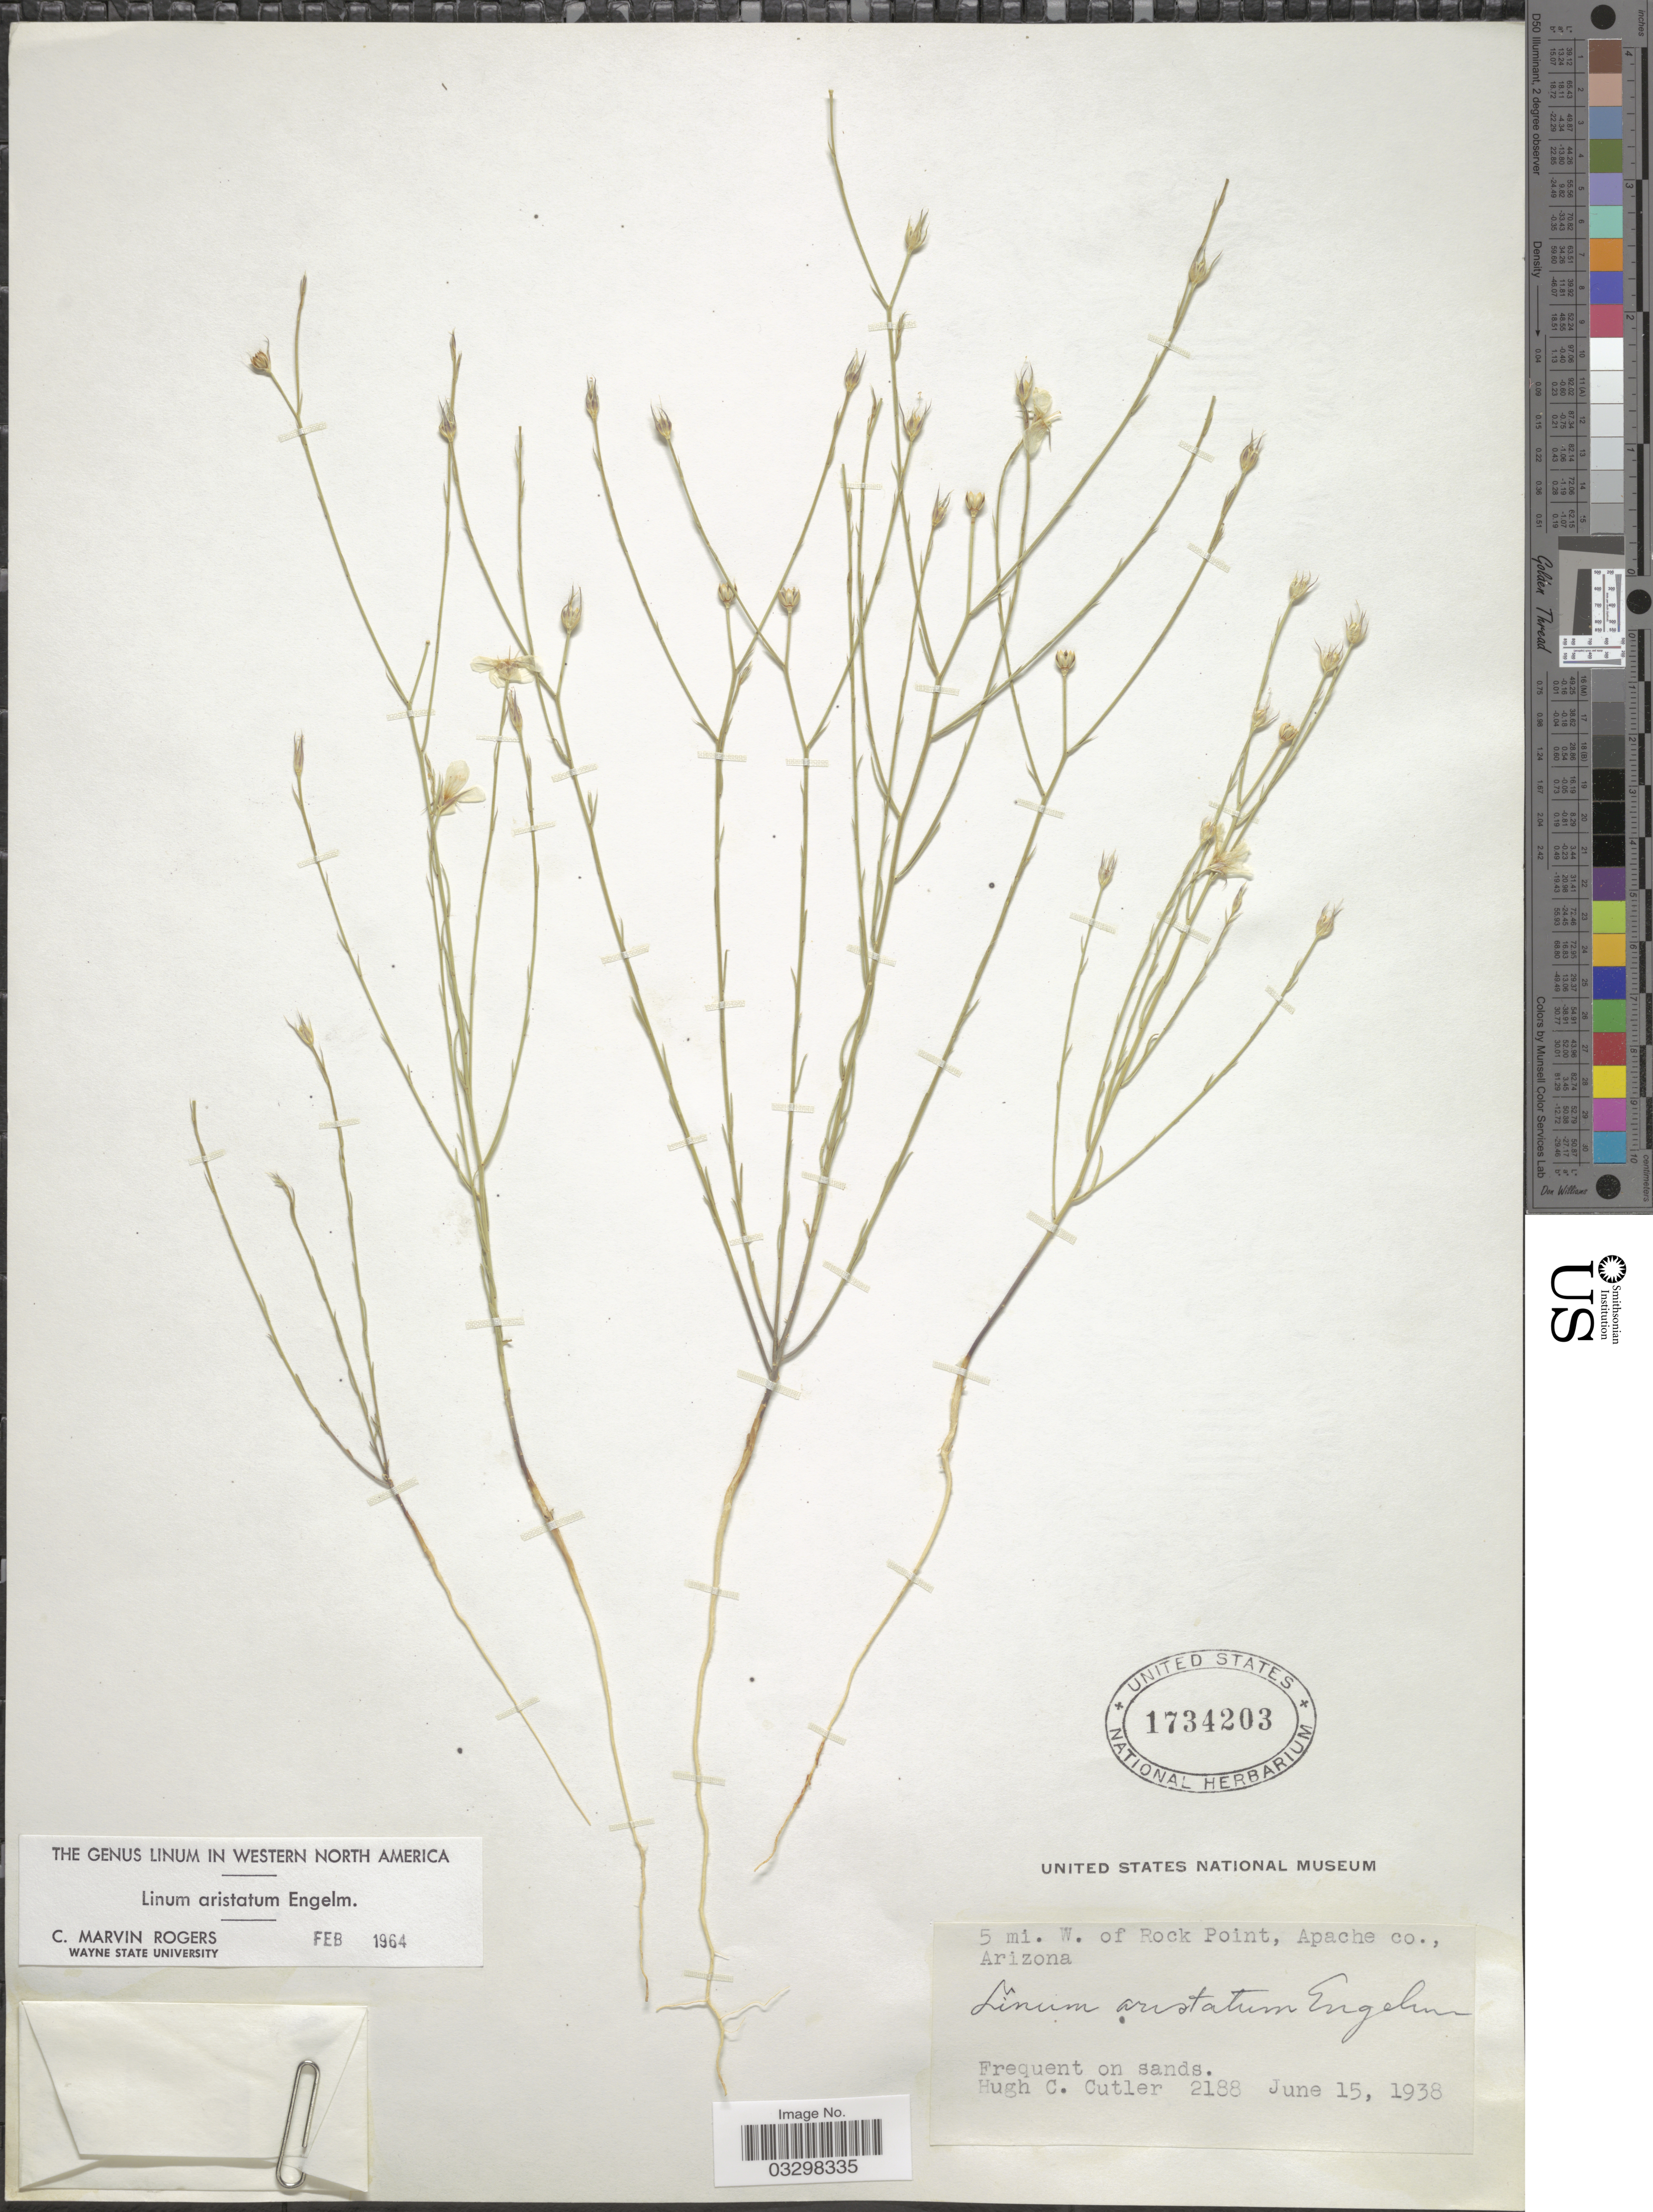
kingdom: Plantae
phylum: Tracheophyta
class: Magnoliopsida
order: Malpighiales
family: Linaceae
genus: Linum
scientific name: Linum aristatum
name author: Engelm.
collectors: H. C. Cutler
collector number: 2188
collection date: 1938-06-15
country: United States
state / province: Arizona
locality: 5 mi. W. of Rock Point, Apache Co.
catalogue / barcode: US 1734203